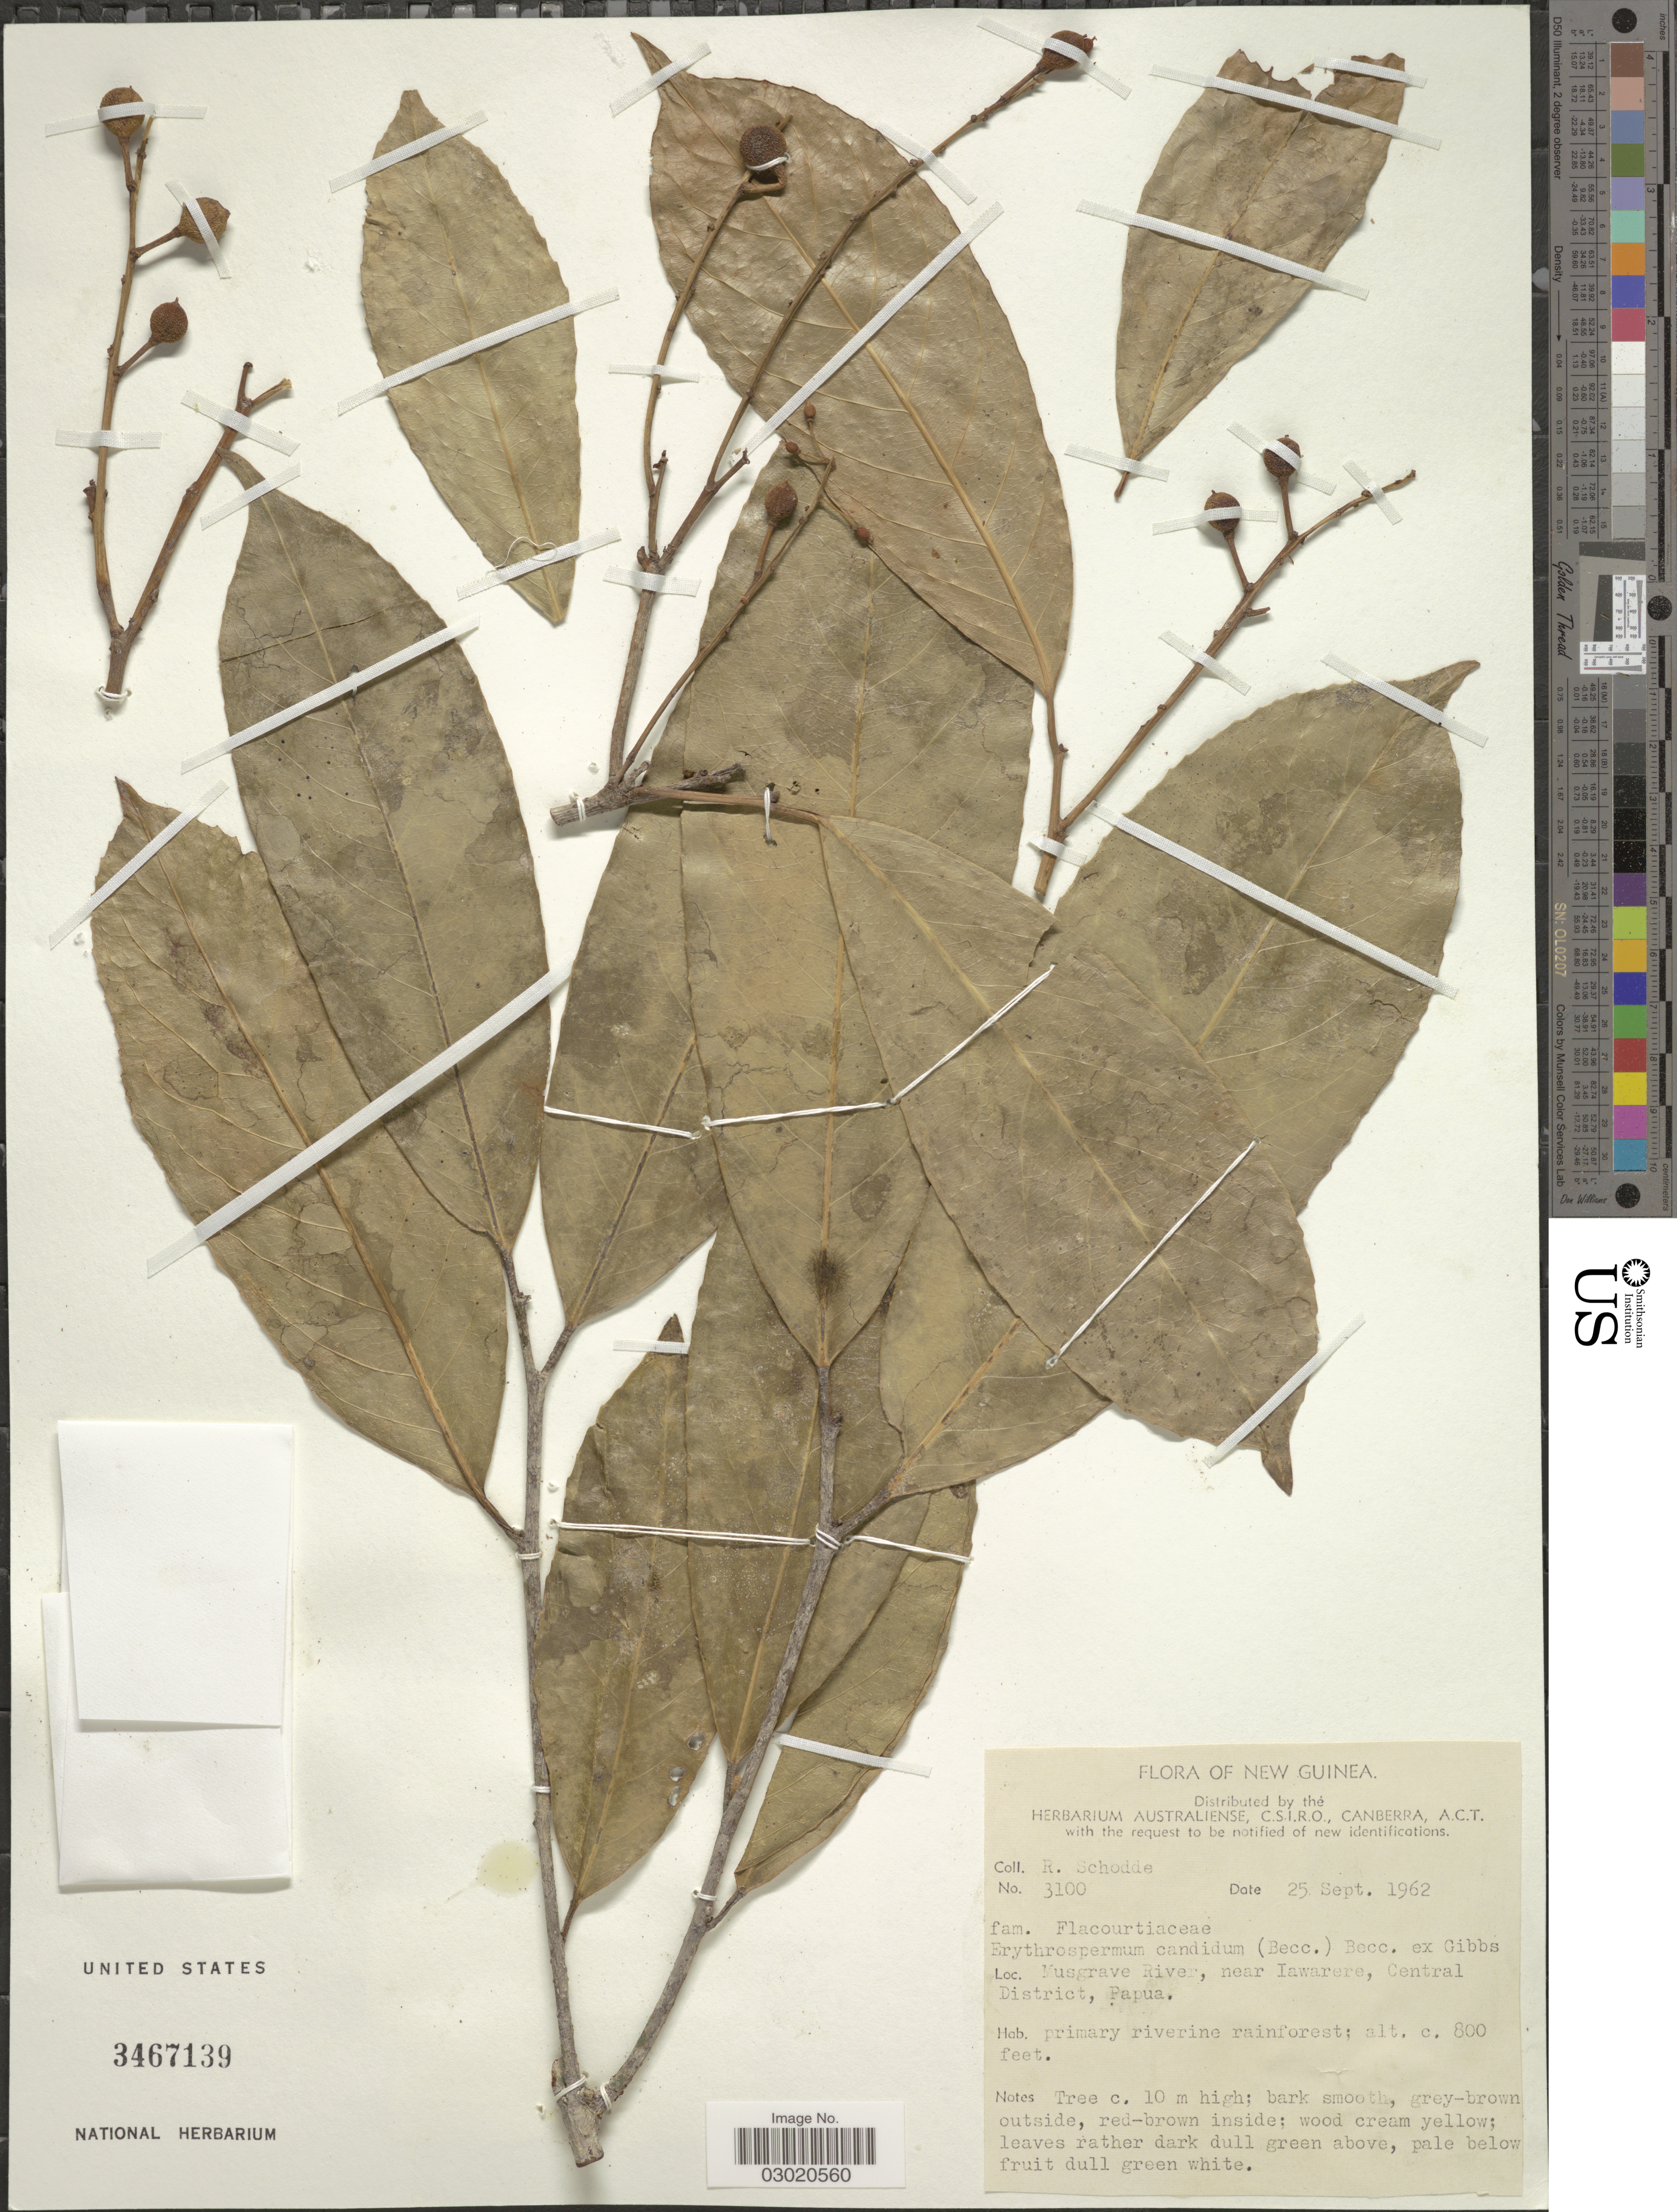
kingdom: Plantae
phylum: Tracheophyta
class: Magnoliopsida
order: Malpighiales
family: Achariaceae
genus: Erythrospermum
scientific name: Erythrospermum candidum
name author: (Becc.) Becc.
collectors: R. Schodde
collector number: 3100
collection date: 1962-09-25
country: Papua New Guinea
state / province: Central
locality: Musgrave River, near Iawarere, Central District, Papua.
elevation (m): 244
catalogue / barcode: US 3467139